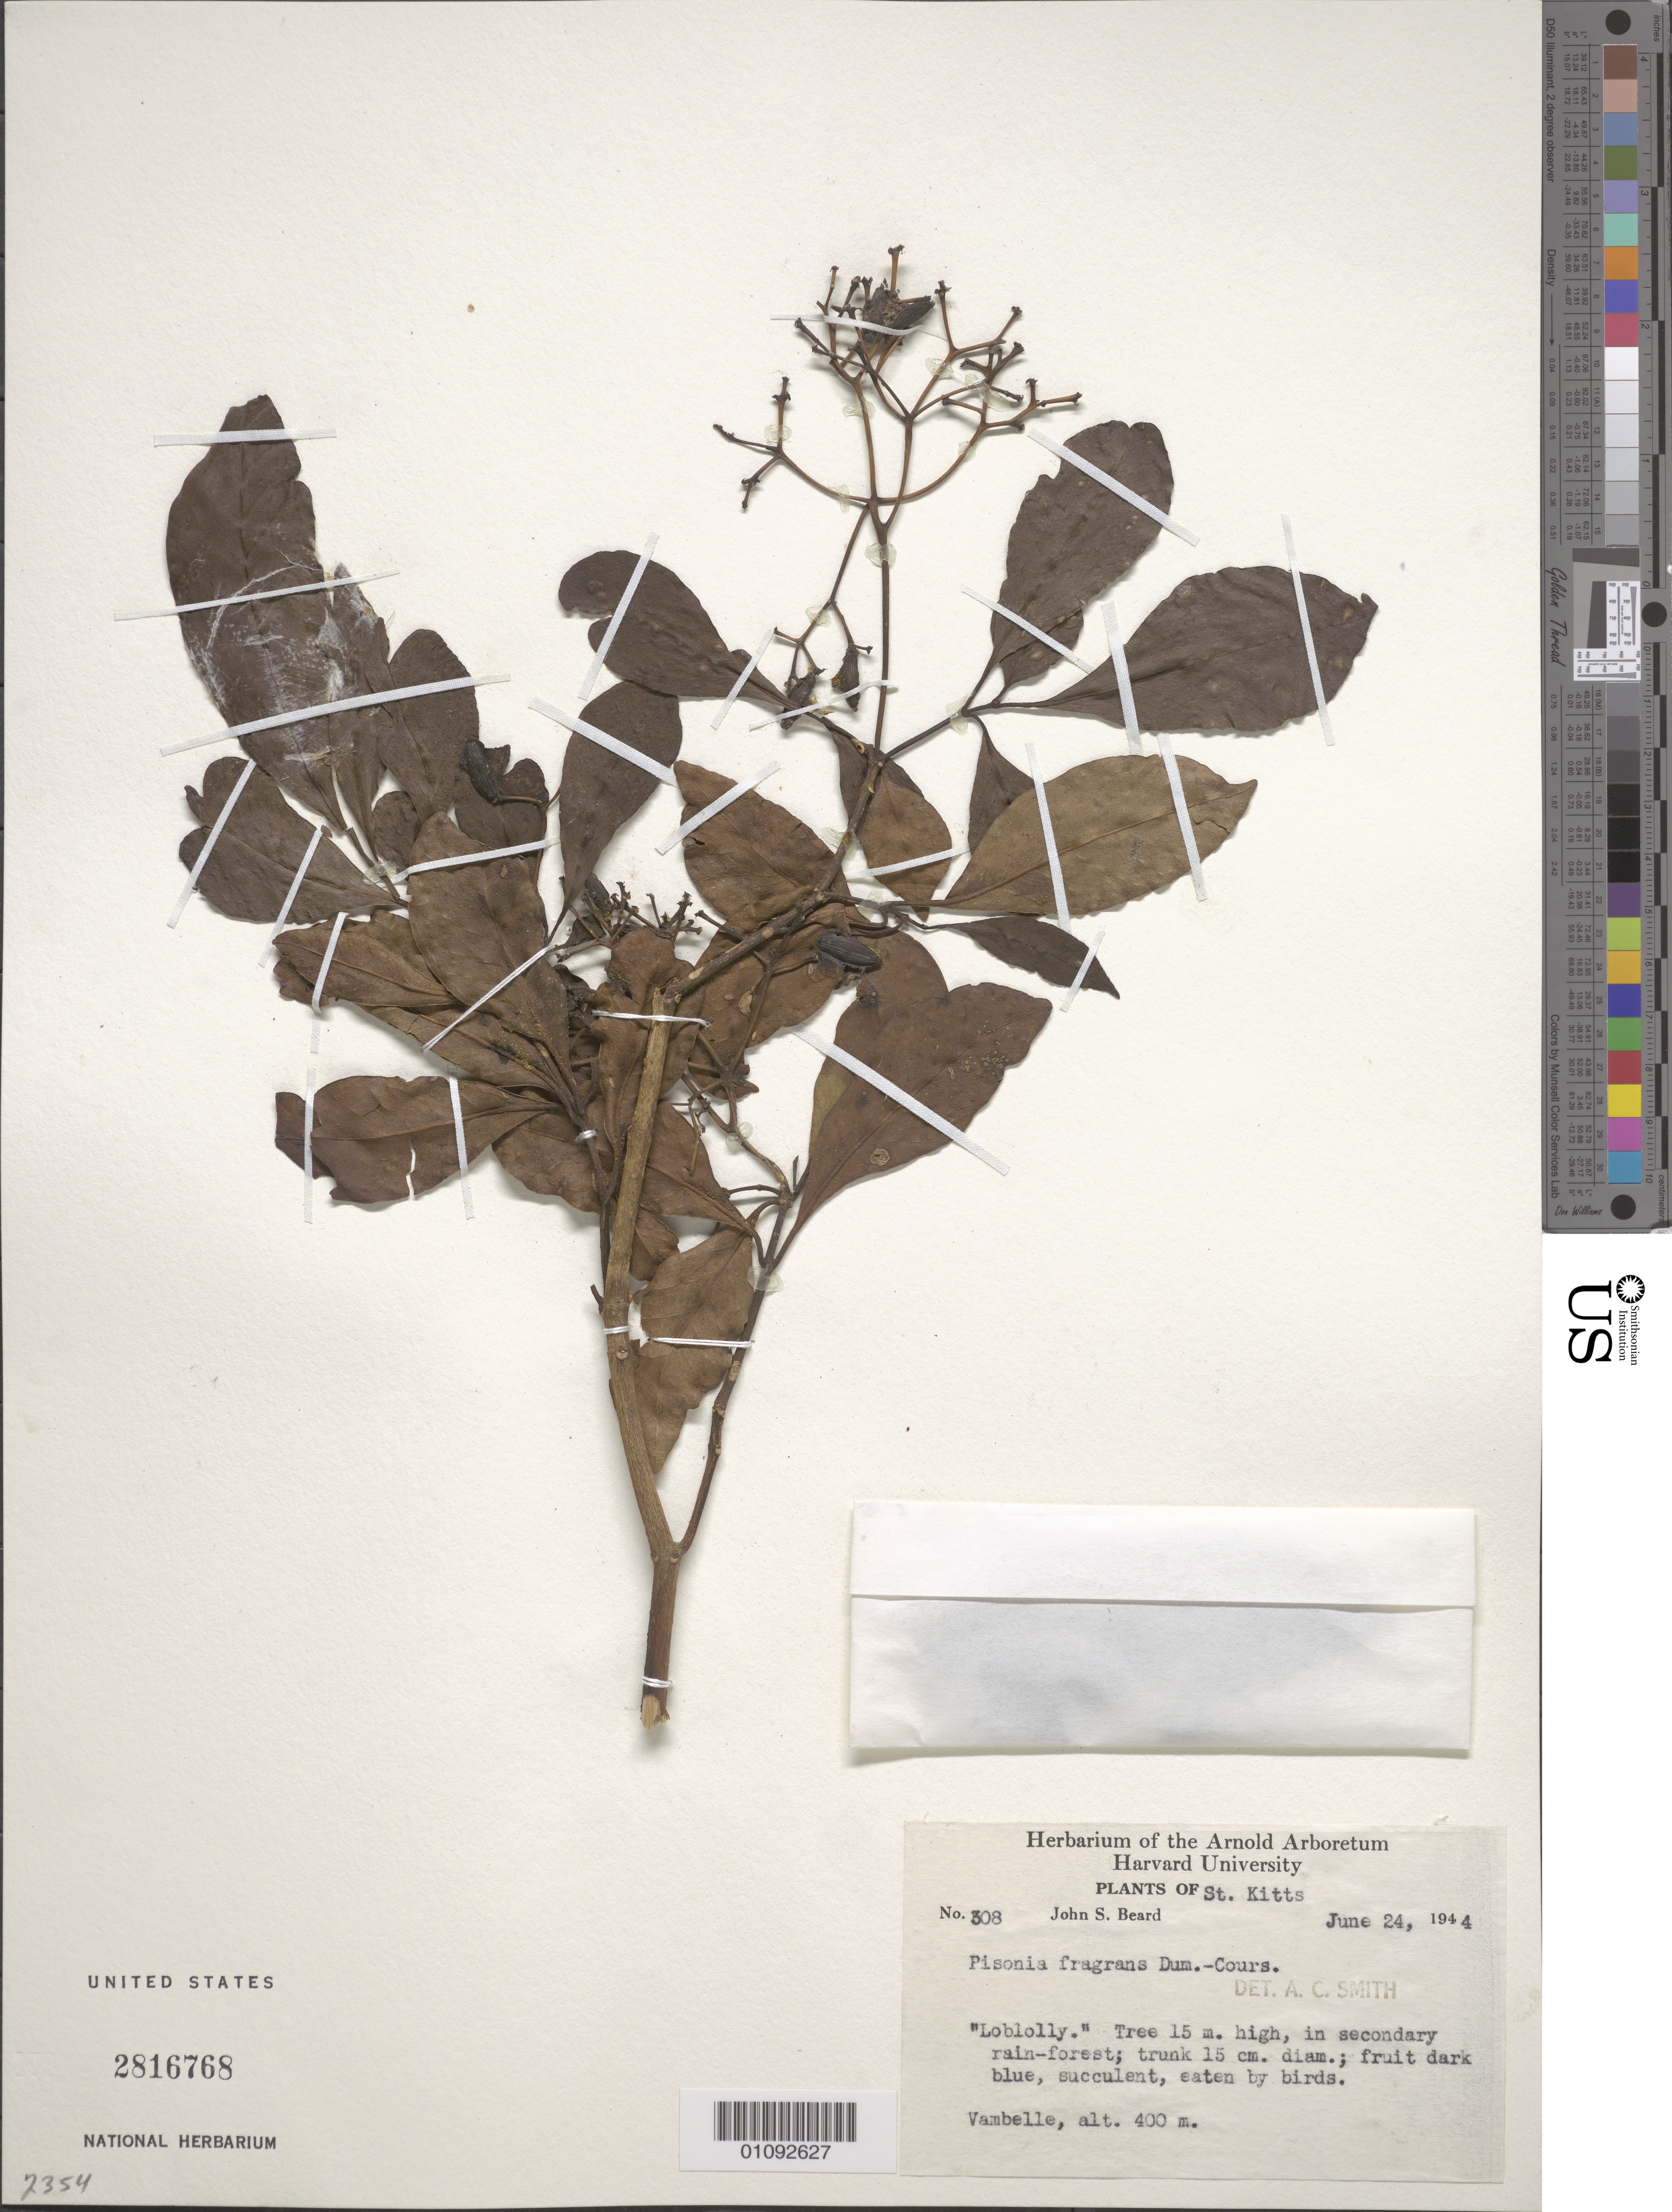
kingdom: Plantae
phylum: Tracheophyta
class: Magnoliopsida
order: Caryophyllales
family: Nyctaginaceae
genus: Guapira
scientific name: Guapira fragrans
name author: (Dum. Cours.) Little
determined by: Strong, Mark T., (BOT), Smithsonian Institution - National Museum of Natural History (UNITED STATES)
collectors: J. Beard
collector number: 308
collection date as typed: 24 Jun 1944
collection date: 1944-06-24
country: St. Christopher-Nevis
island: St. Christopher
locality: Vambelle.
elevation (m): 400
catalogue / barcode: US 2816768